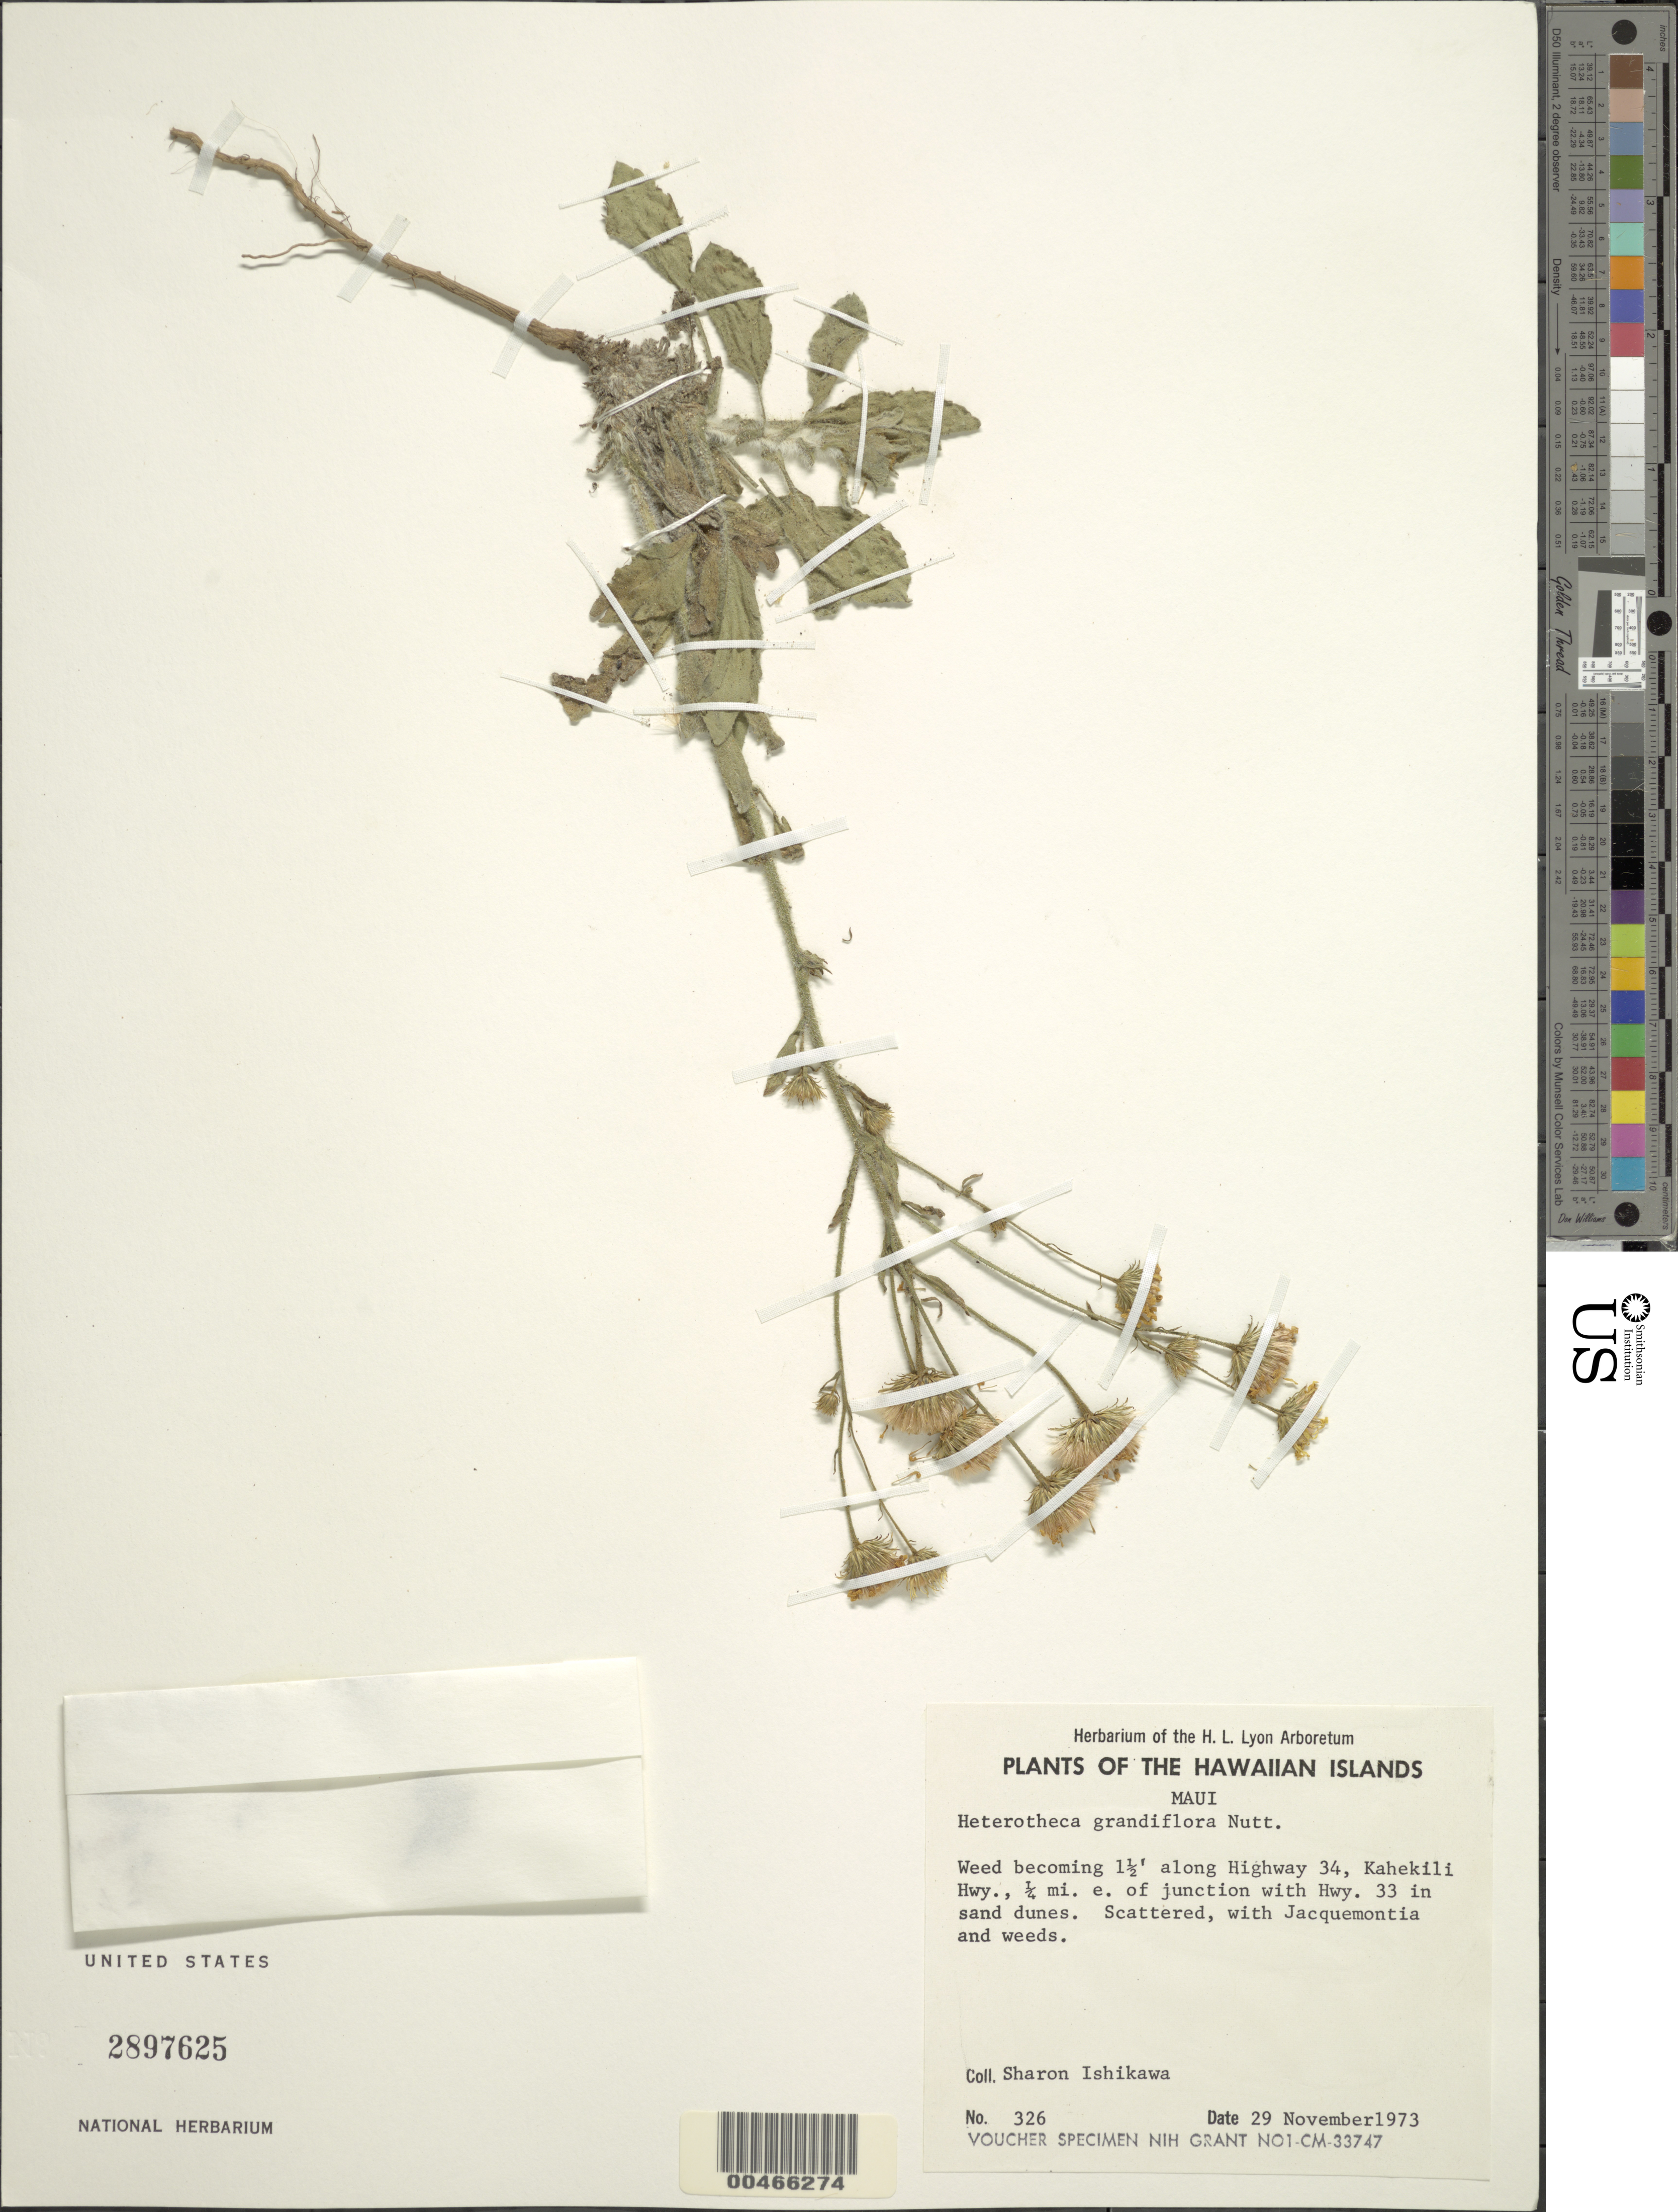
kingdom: Plantae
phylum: Tracheophyta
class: Magnoliopsida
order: Asterales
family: Asteraceae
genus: Heterotheca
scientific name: Heterotheca grandiflora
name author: Nutt.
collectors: S. S. Ishikawa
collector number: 326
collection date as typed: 29 Nov 1973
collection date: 1973-11-29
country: United States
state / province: Hawaii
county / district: Maui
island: Maui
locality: along Hwy. 34, Kahekili Hwy., 0.25 mi E of jct. with Hwy. 33 in sand dunes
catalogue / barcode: US 2897625